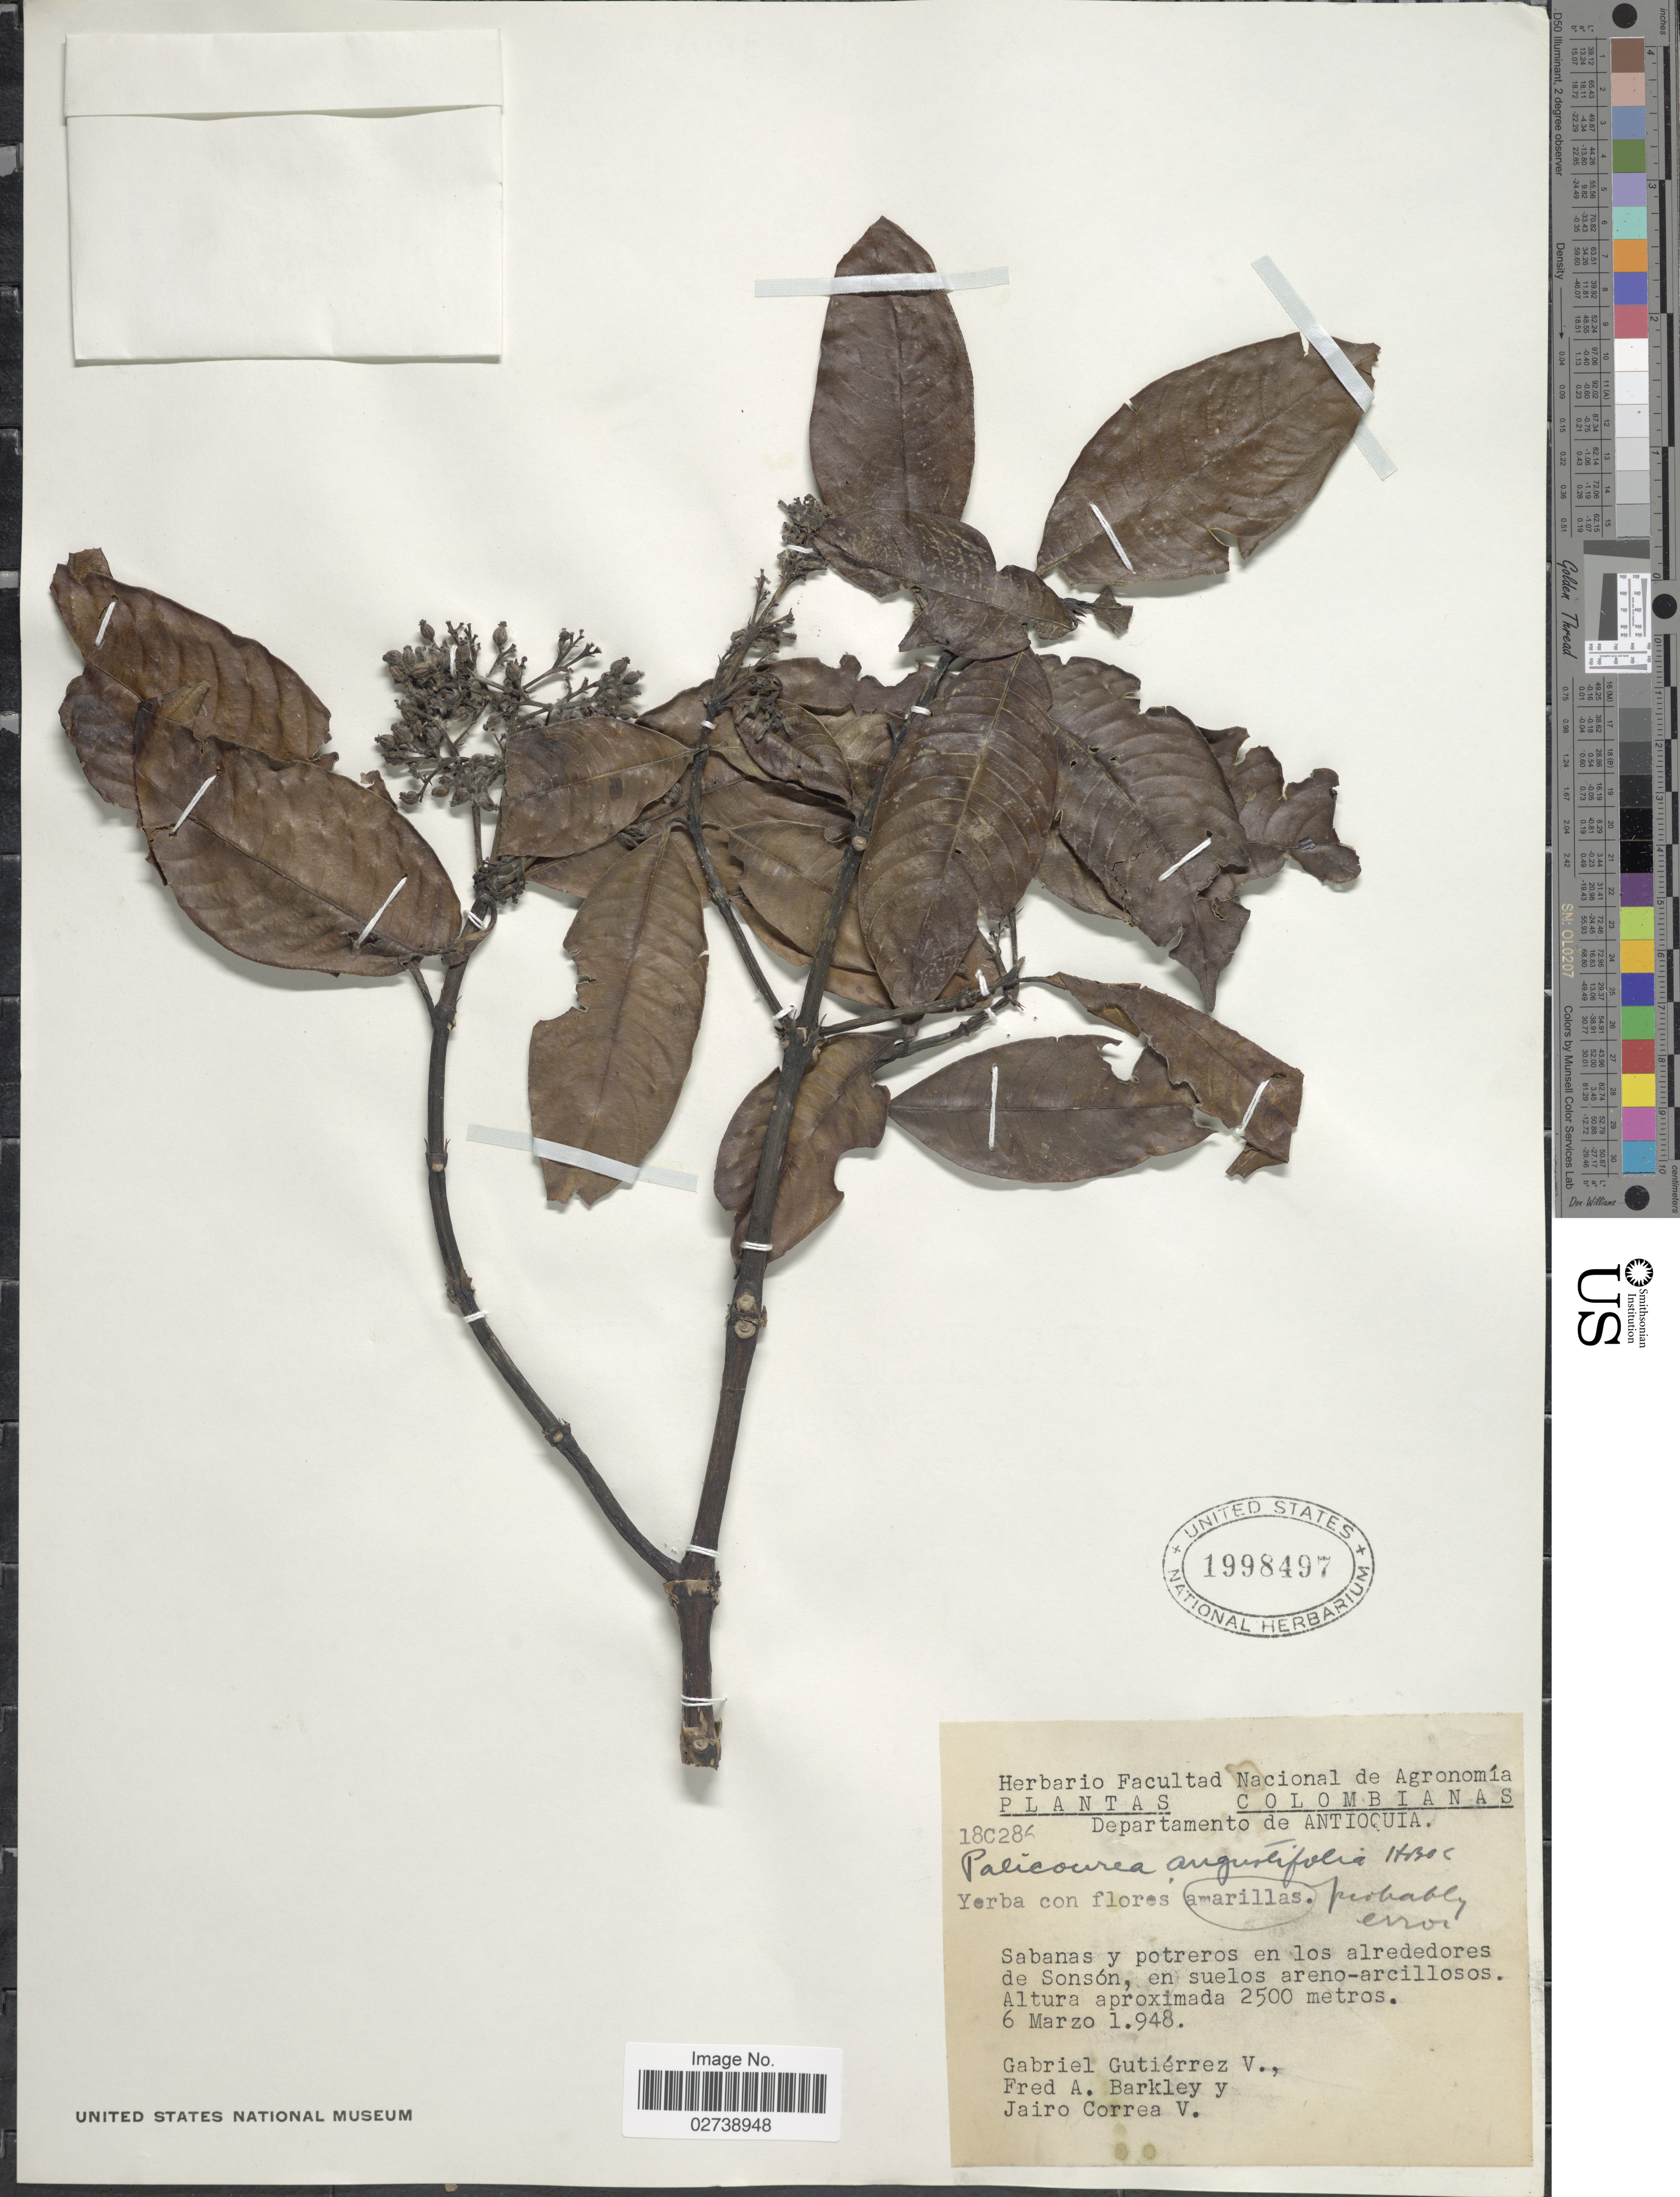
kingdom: Plantae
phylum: Tracheophyta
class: Magnoliopsida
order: Gentianales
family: Rubiaceae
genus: Palicourea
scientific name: Palicourea angustifolia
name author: Kunth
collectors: G. Guttierez V., F. A. Barkley & J. Correa V.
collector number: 18C286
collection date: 1948-03-06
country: Colombia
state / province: Antioquia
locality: Departamento de Antioquia. Sabanas y potreros en los alrededores de Sonson, en suelos areno-arcillosos.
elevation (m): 2500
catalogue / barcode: US 1998497